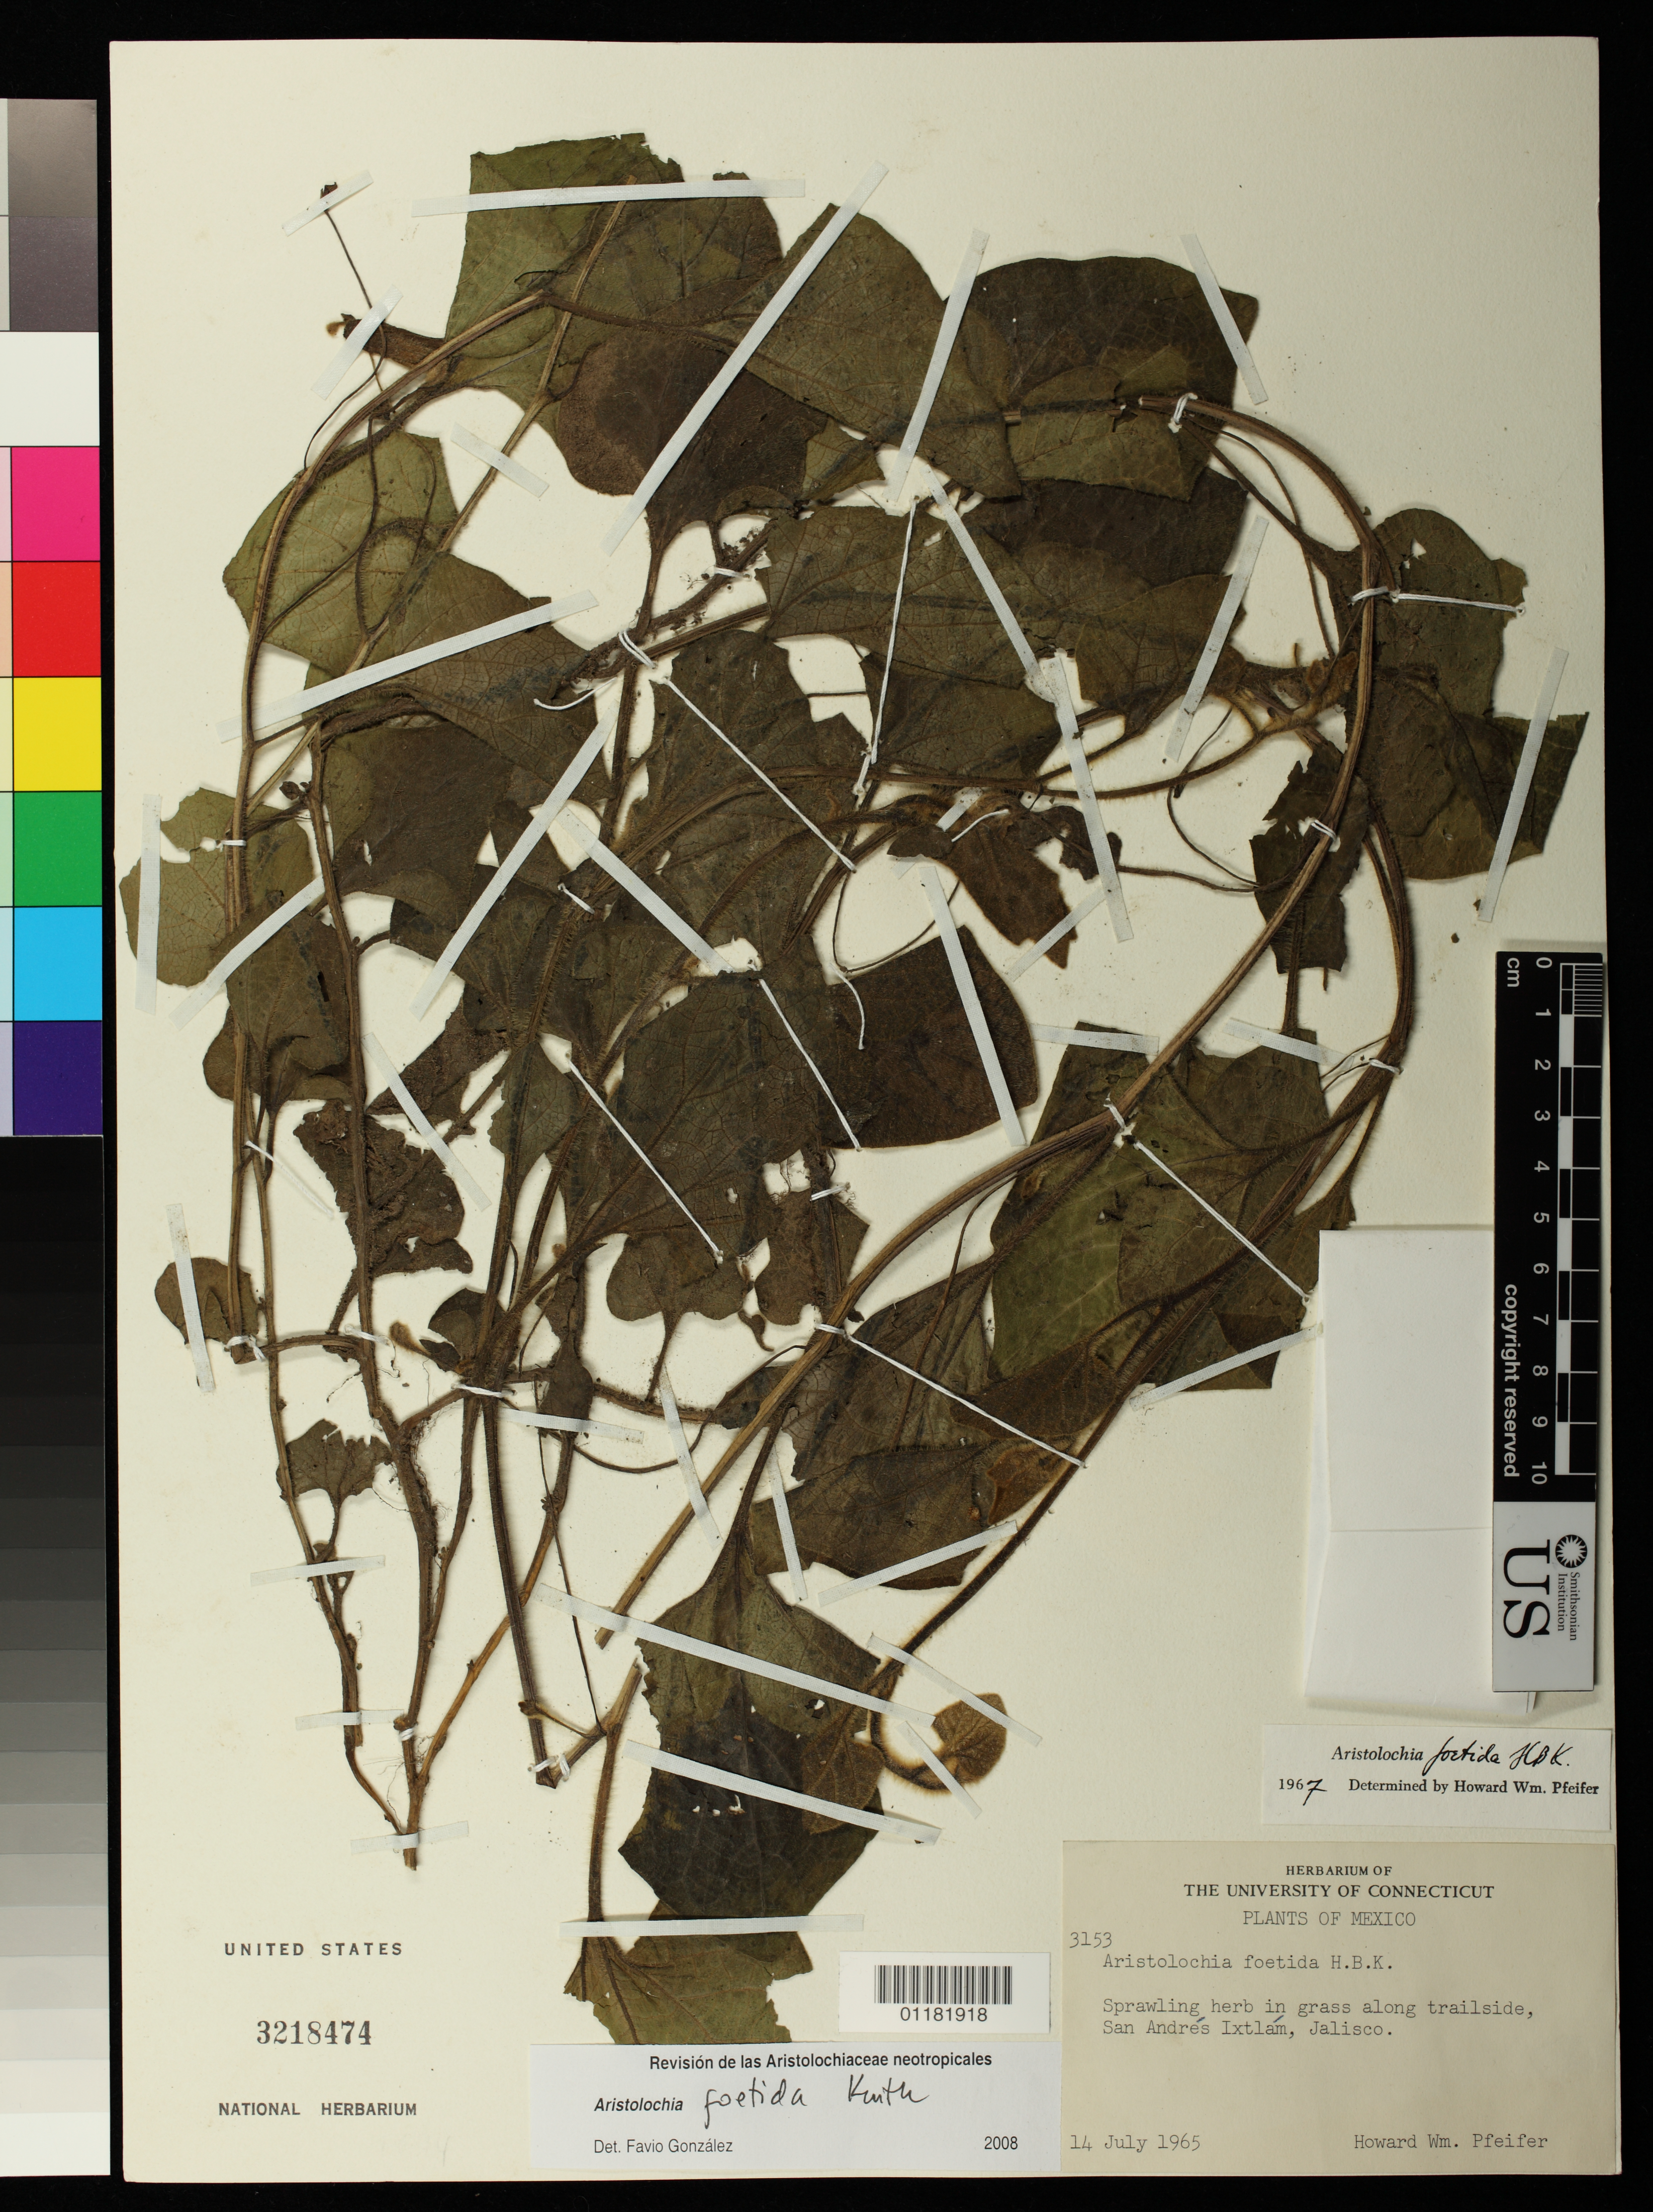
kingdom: Plantae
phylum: Tracheophyta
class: Magnoliopsida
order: Piperales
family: Aristolochiaceae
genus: Aristolochia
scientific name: Aristolochia foetida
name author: Kunth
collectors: H. W. Pfeifer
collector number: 3153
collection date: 1965-07-14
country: Mexico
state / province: Jalisco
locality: San Andres Ixtlam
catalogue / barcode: US 3218474